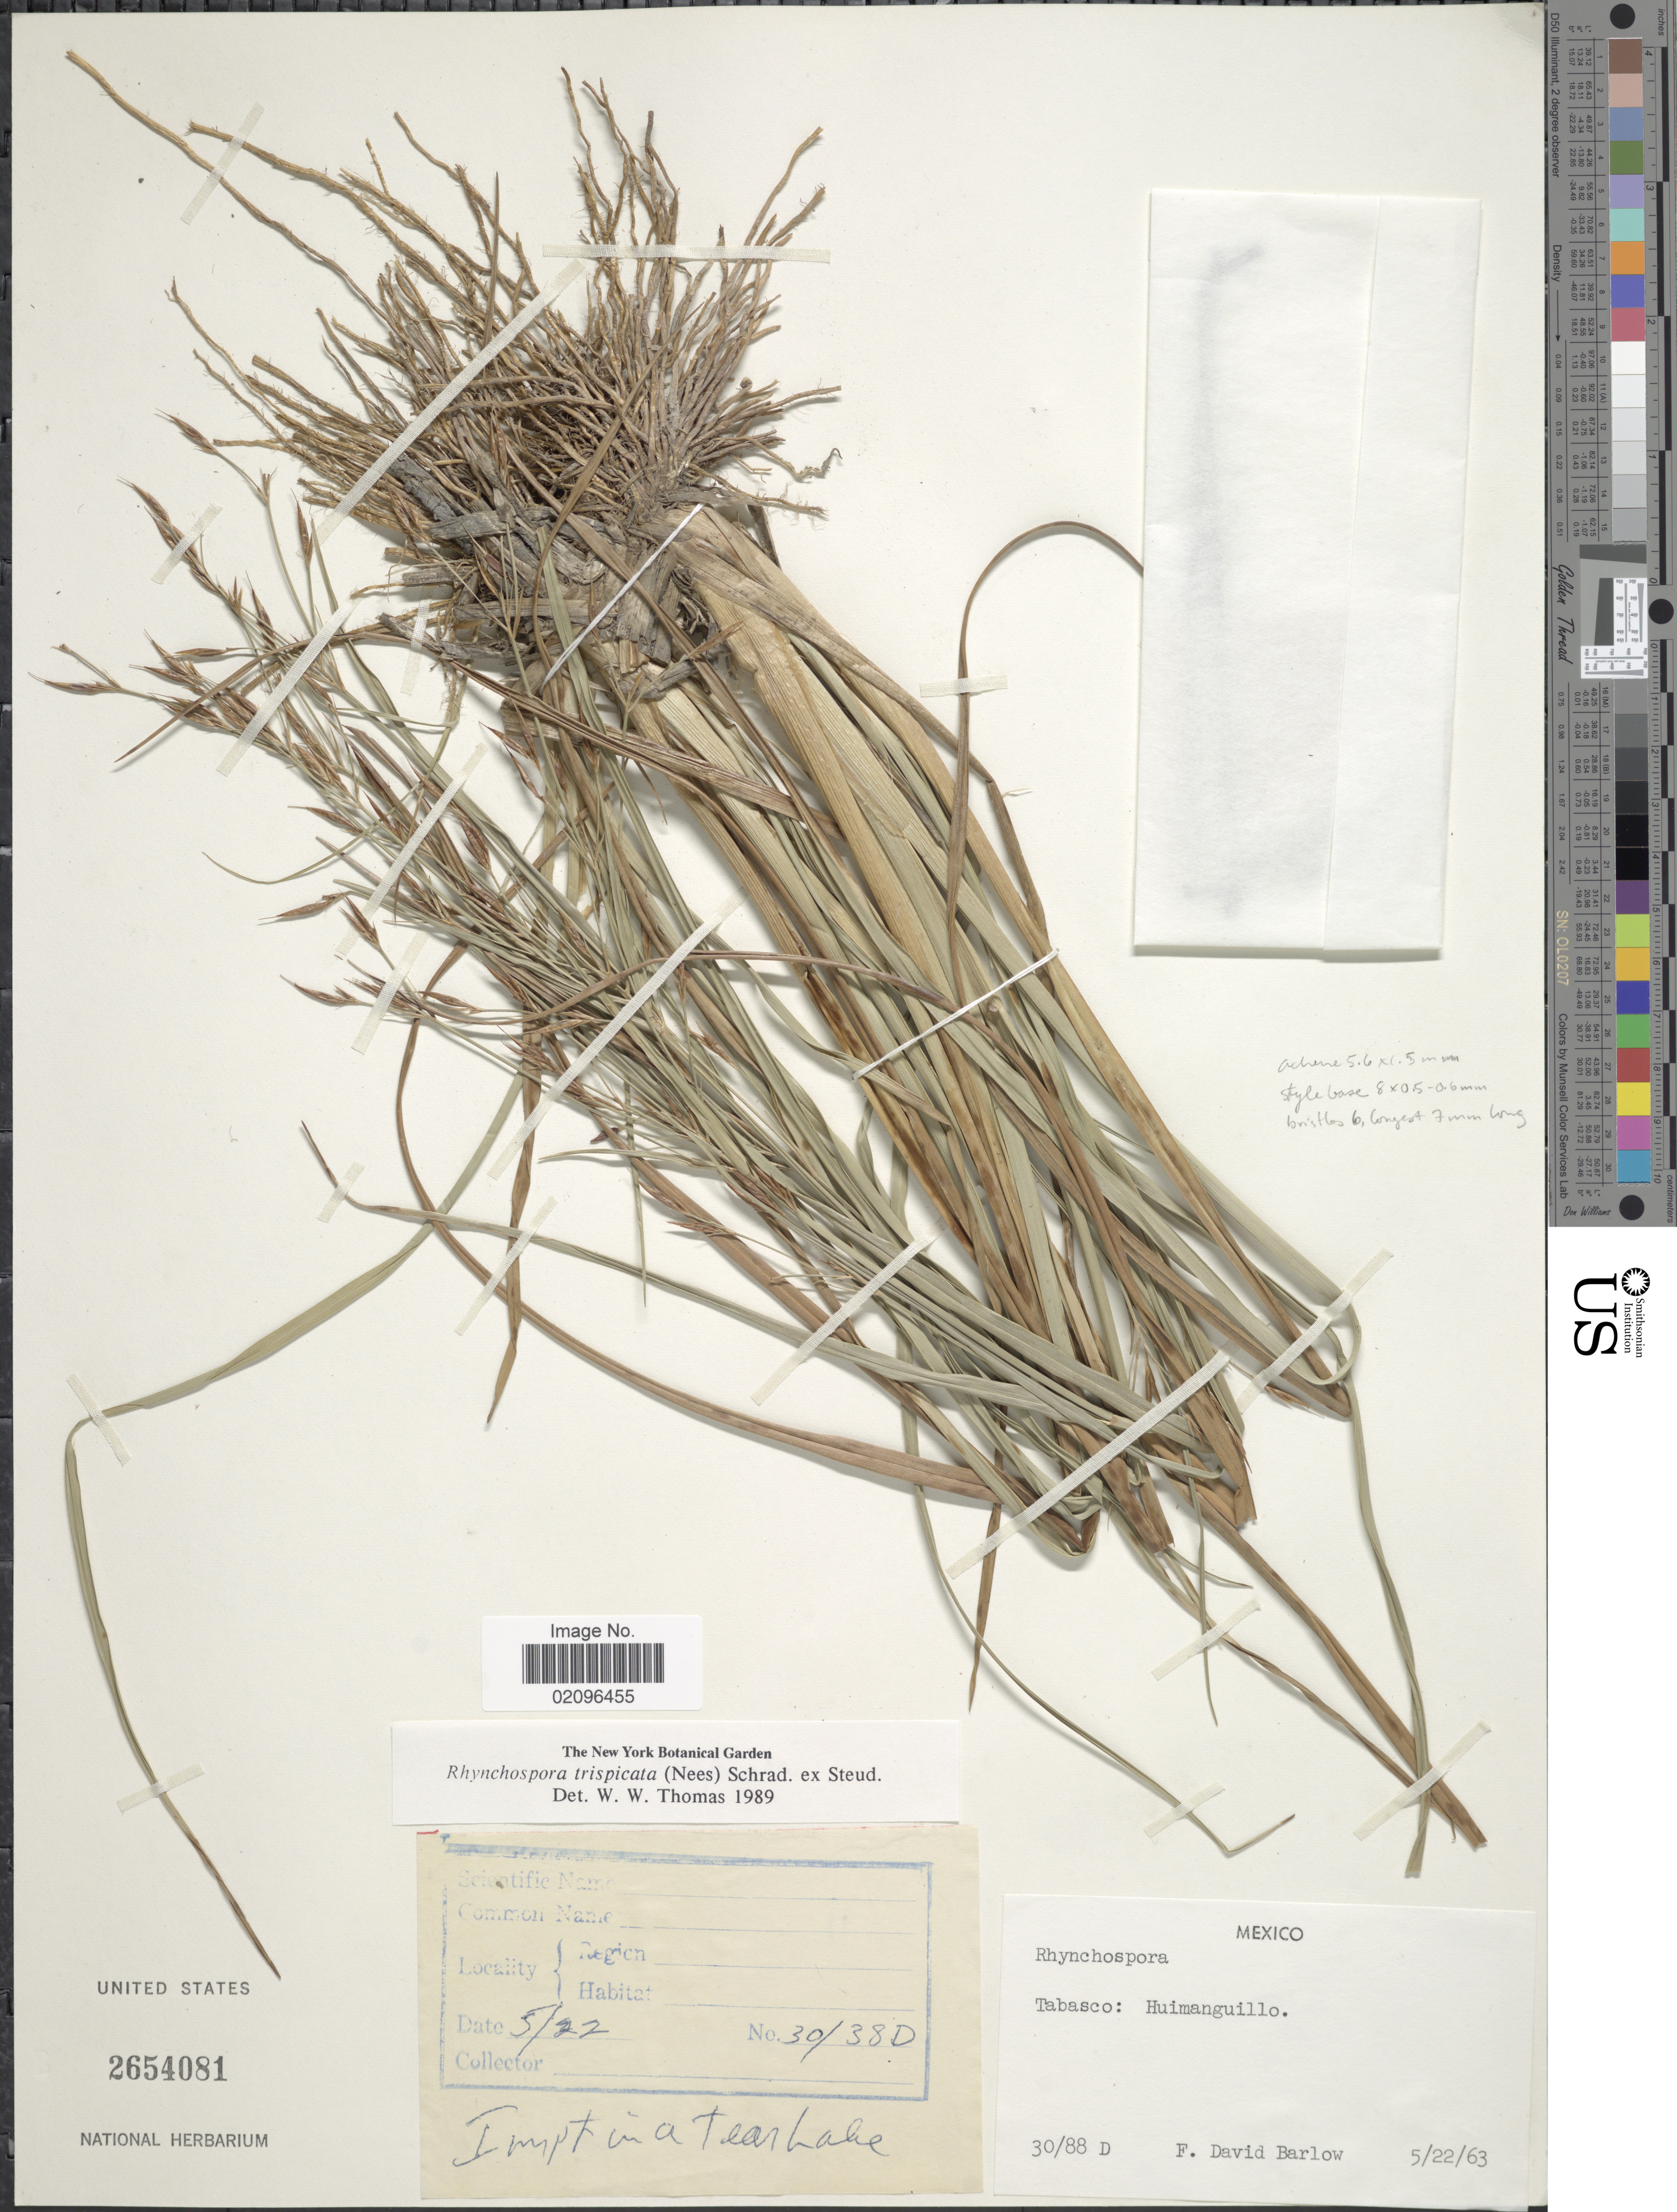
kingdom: Plantae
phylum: Tracheophyta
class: Liliopsida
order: Poales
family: Cyperaceae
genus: Rhynchospora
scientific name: Rhynchospora trispicata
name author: (Nees) Schrad. ex Steud.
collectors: F. D. Barlow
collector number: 30/88D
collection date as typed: Transcribed d/m/y: 22/5/63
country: Mexico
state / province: Tabasco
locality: Tabasco: Huimanguillo, Mexico.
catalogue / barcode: US 2654081